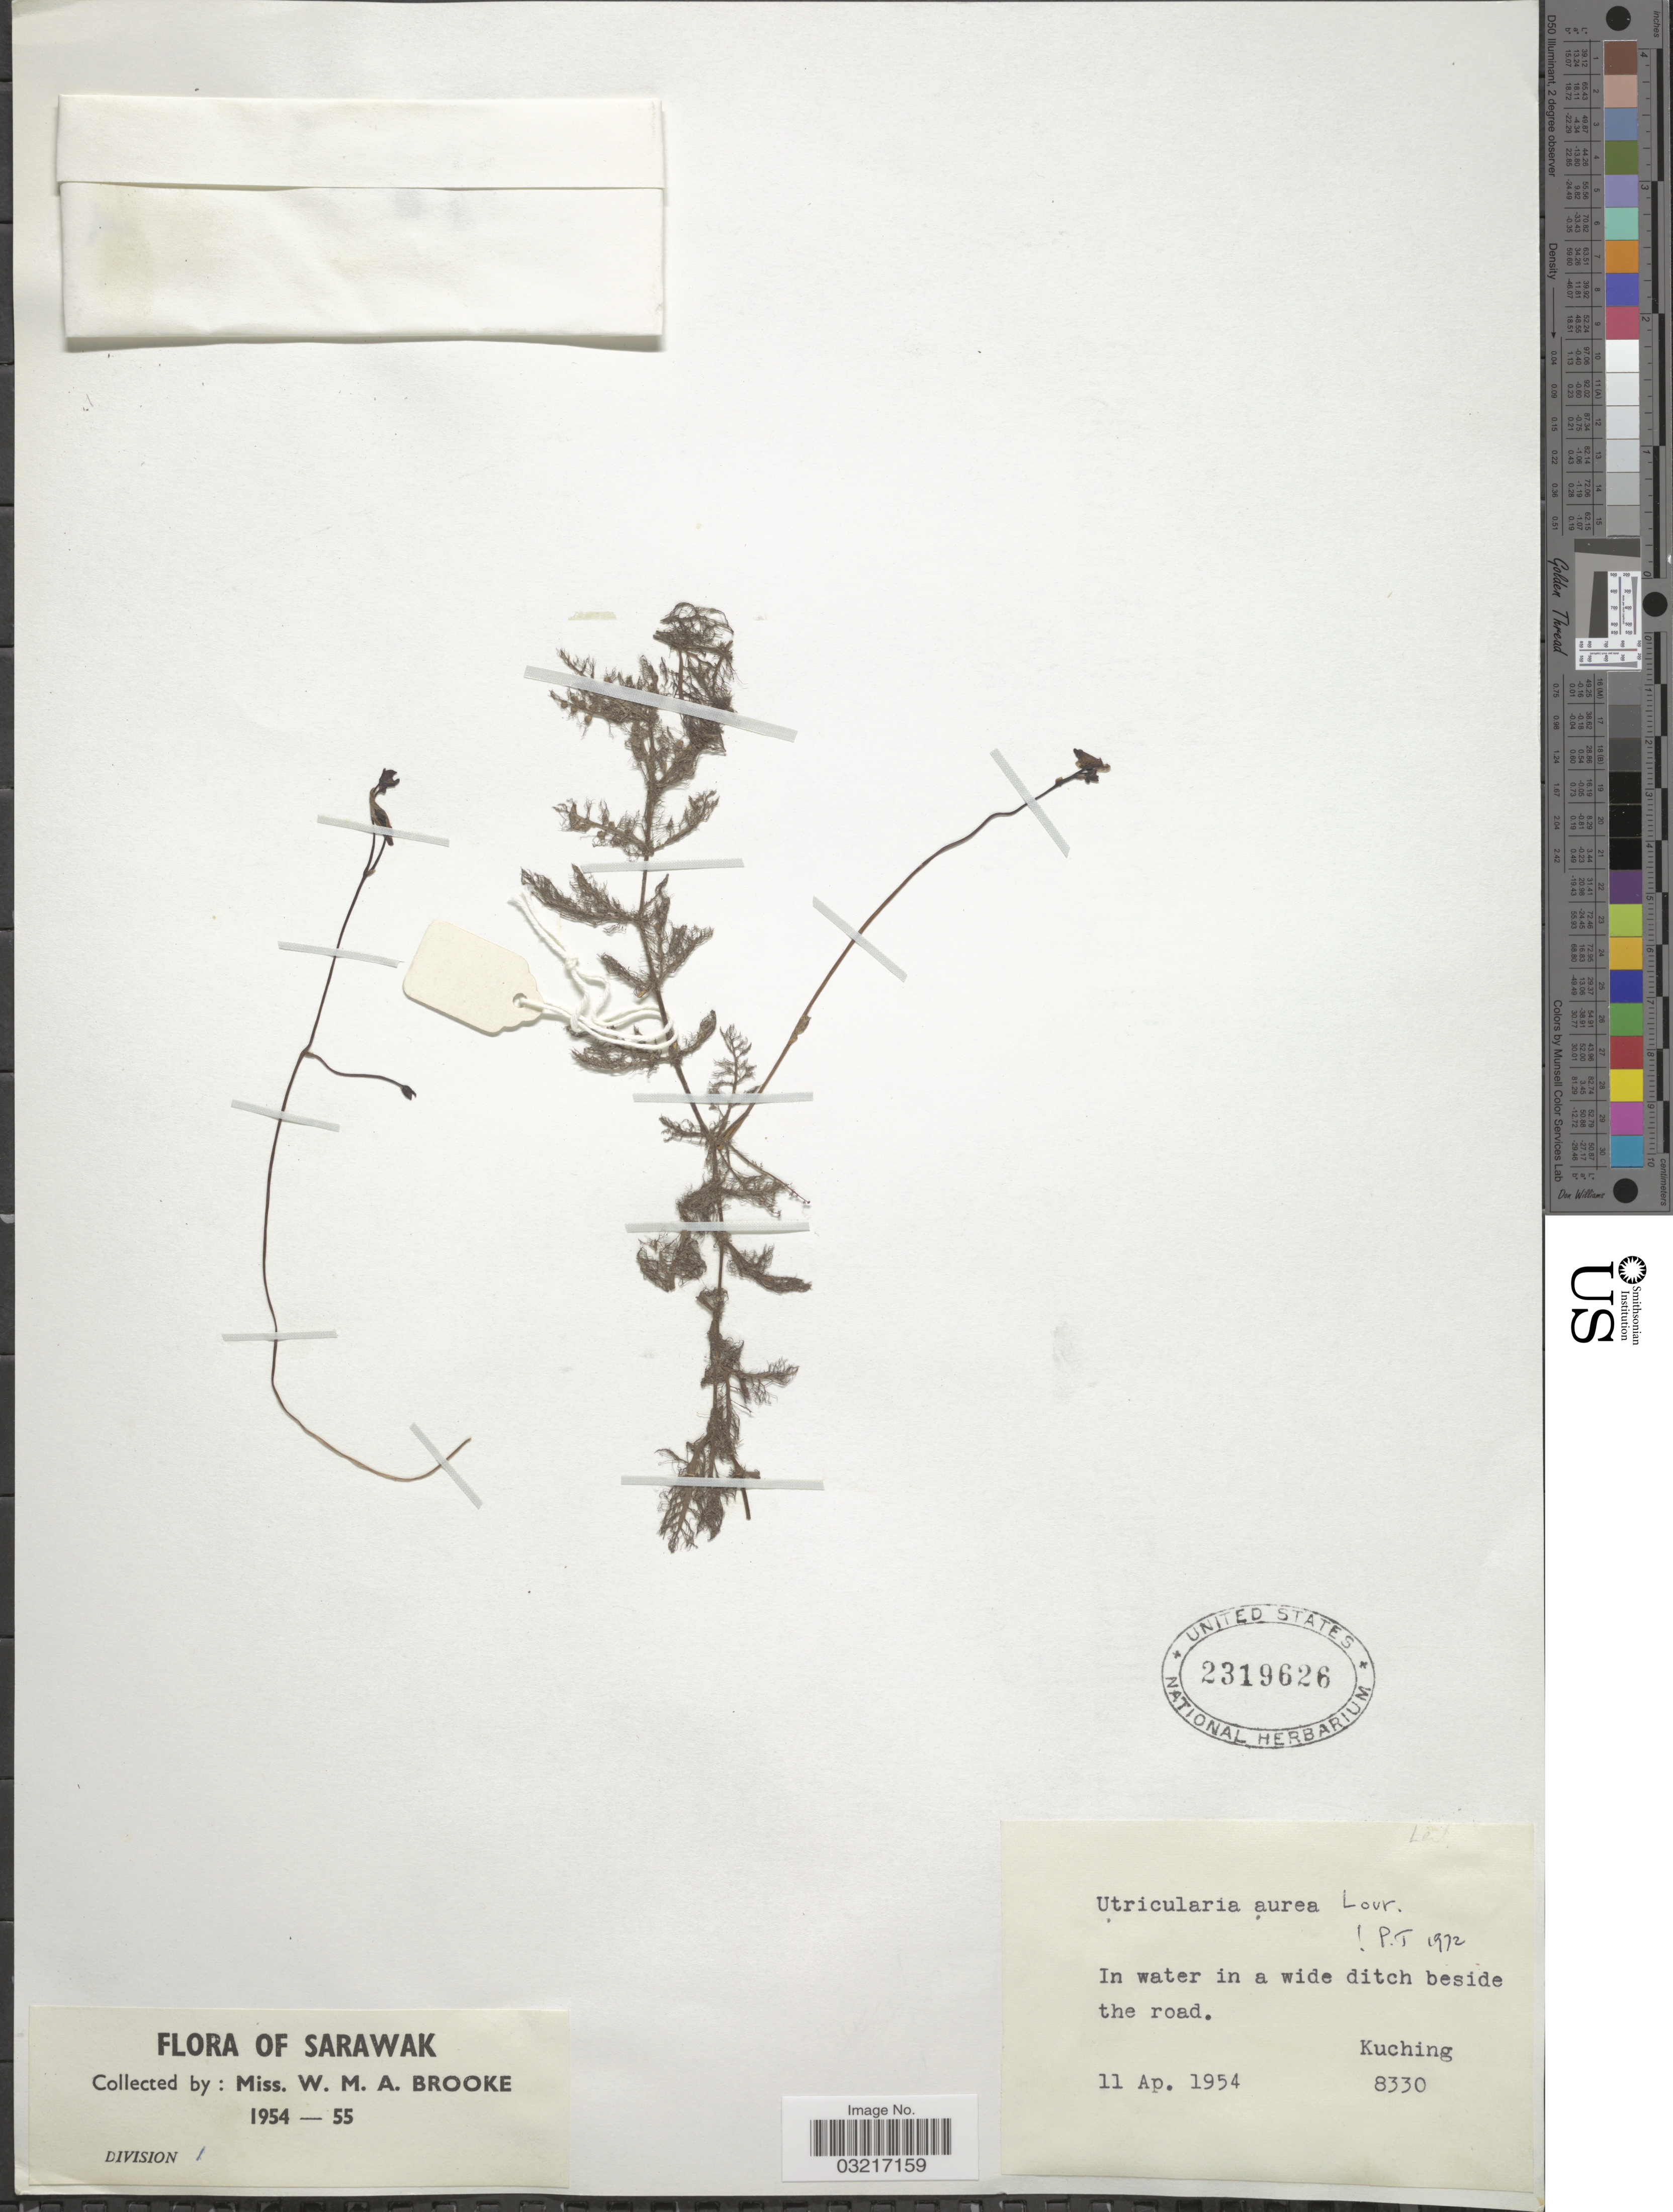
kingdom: Plantae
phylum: Tracheophyta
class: Magnoliopsida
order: Lamiales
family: Lentibulariaceae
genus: Utricularia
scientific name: Utricularia aurea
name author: Lour.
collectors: W. Brooke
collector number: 8330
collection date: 1954-04-11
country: Malaysia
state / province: Sarawak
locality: In water in a wide ditch beside the road. Kuching.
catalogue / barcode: US 2319626